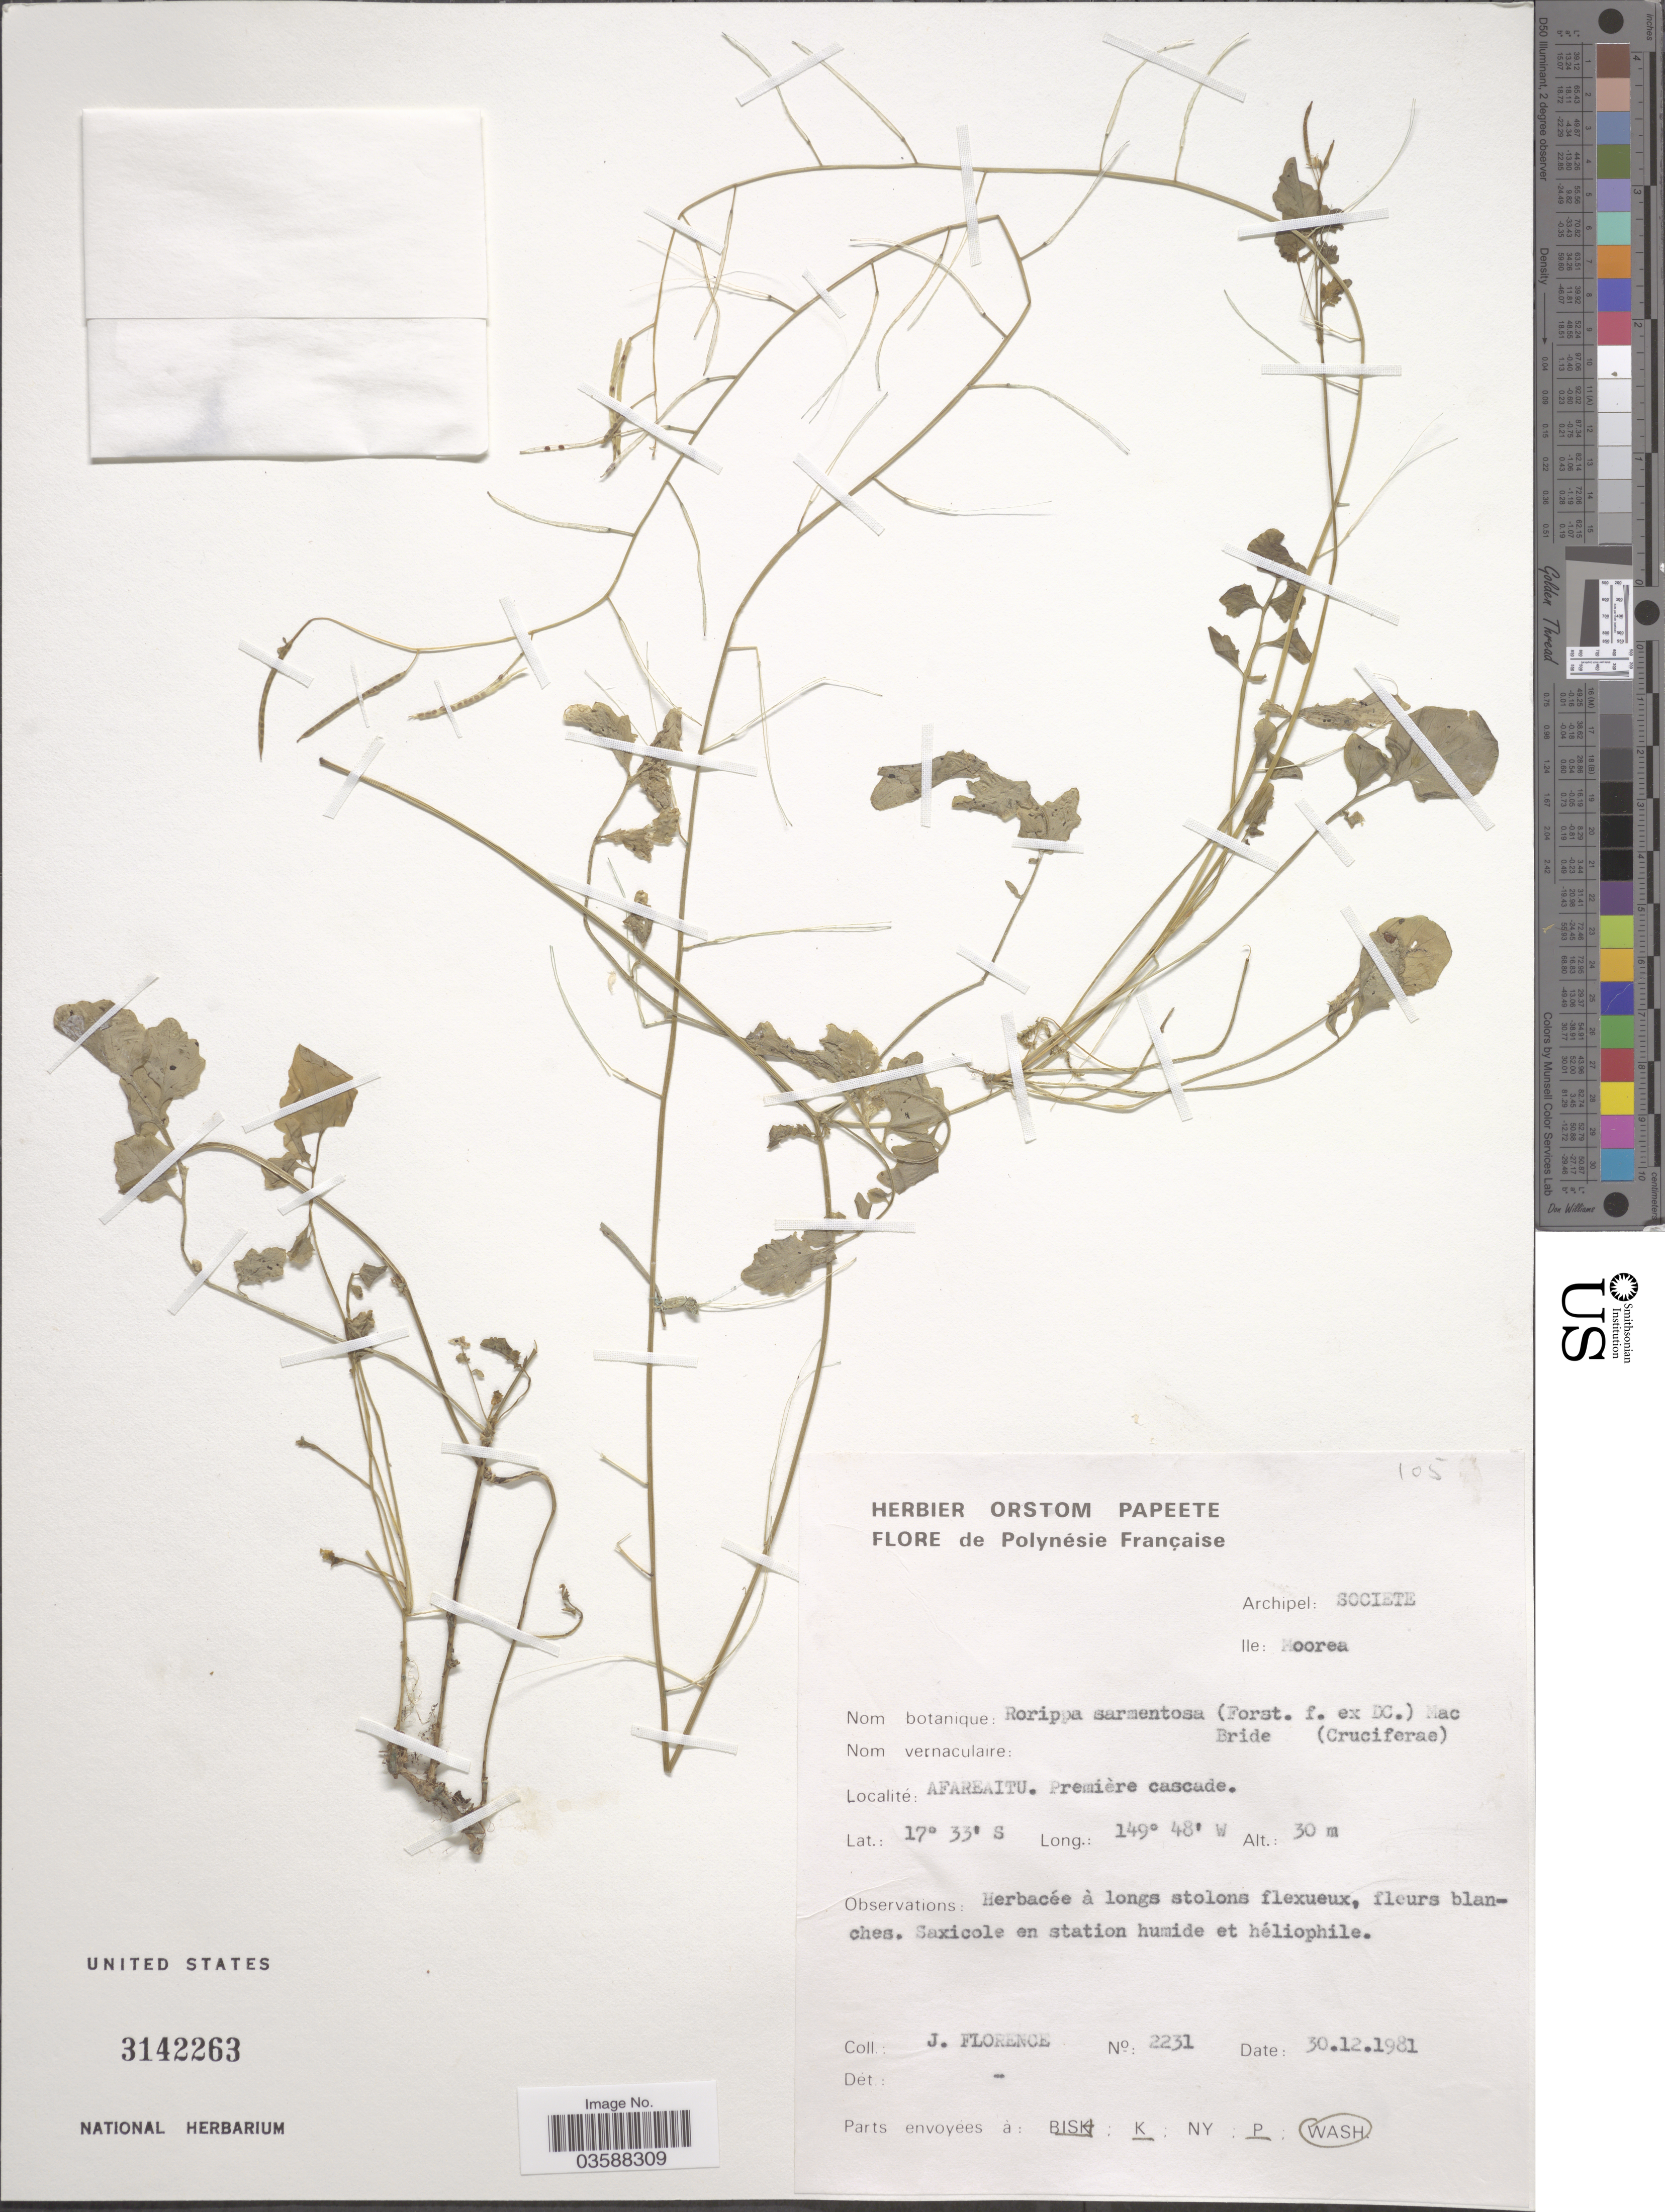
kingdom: Plantae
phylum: Tracheophyta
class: Magnoliopsida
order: Brassicales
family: Brassicaceae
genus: Rorippa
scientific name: Rorippa sarmentosa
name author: (Sol. ex G. Forst.) J.F. Macbr.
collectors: J. Florence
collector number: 2231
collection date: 1981-12-30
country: French Polynesia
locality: Polynésie Française. Archipel: Societe. Ile: Moorea. Afareaitu. Première cascade.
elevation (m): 30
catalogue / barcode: US 3142263